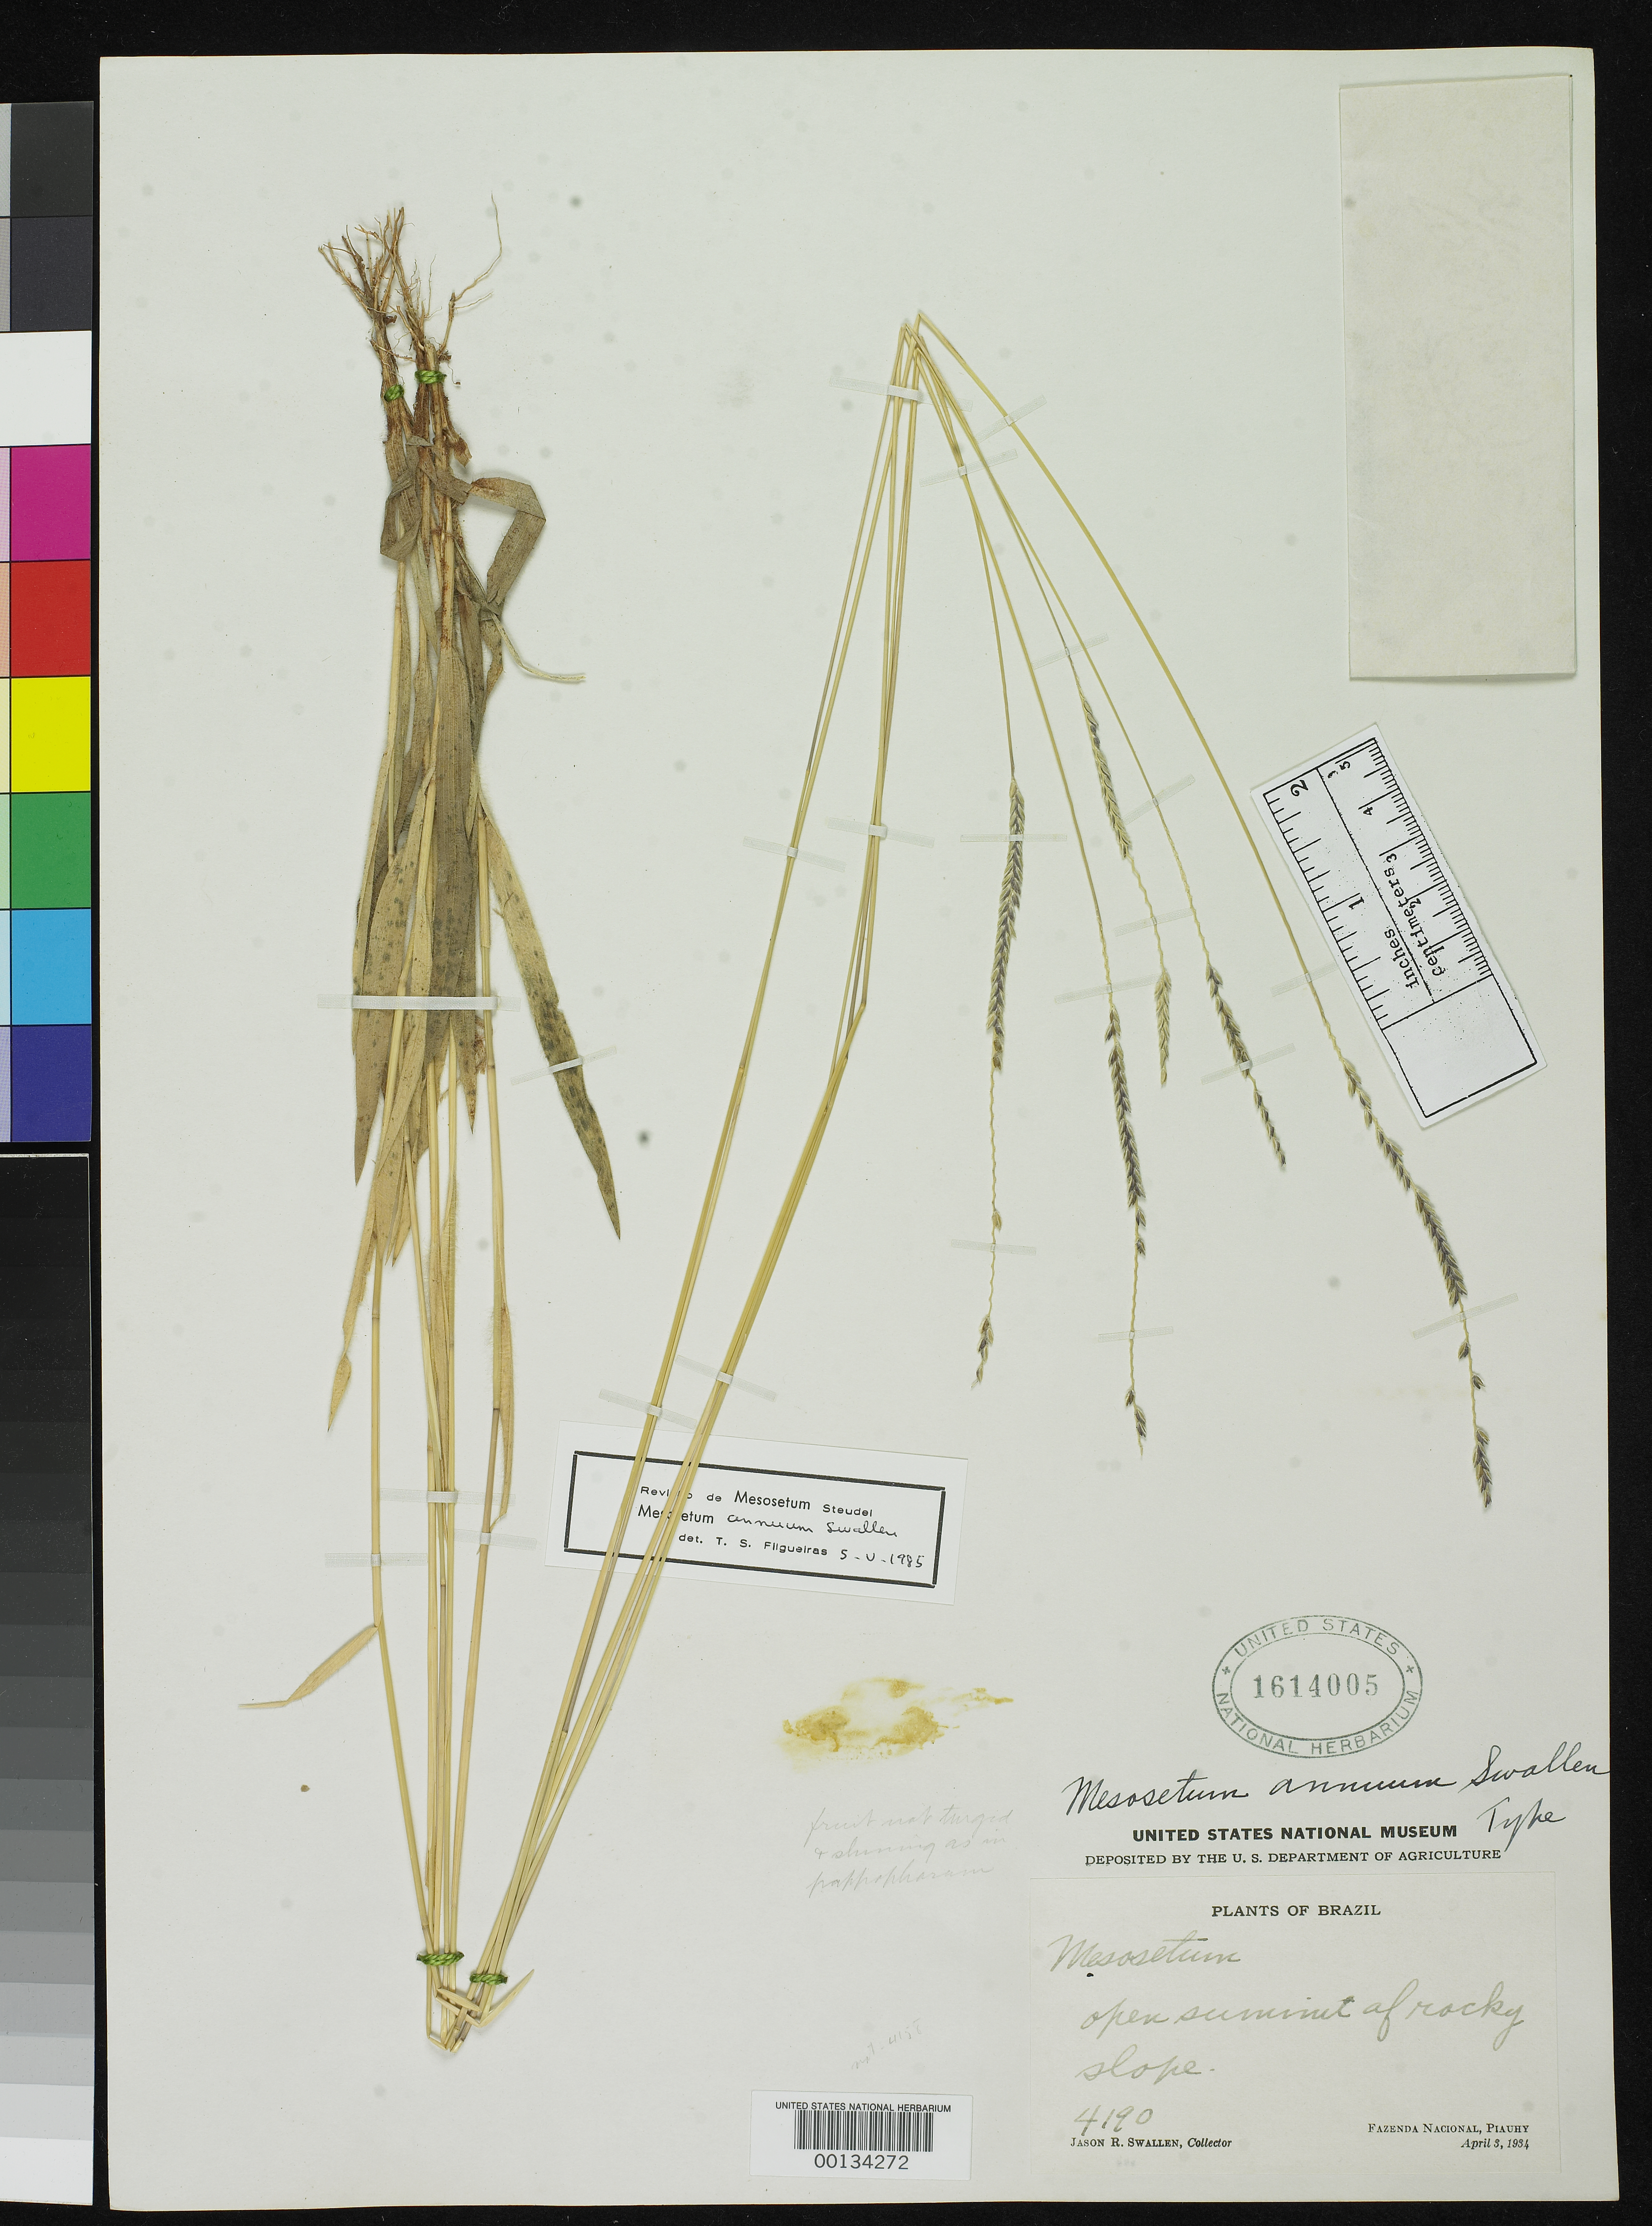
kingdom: Plantae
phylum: Tracheophyta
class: Liliopsida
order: Poales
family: Poaceae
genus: Mesosetum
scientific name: Mesosetum annuum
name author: Swallen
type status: Holotype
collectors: J. R. Swallen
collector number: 4190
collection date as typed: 03 Apr 1934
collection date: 1934-04-03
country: Brazil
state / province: Piauí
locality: Fazenda Nacional.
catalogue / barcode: US 1614005